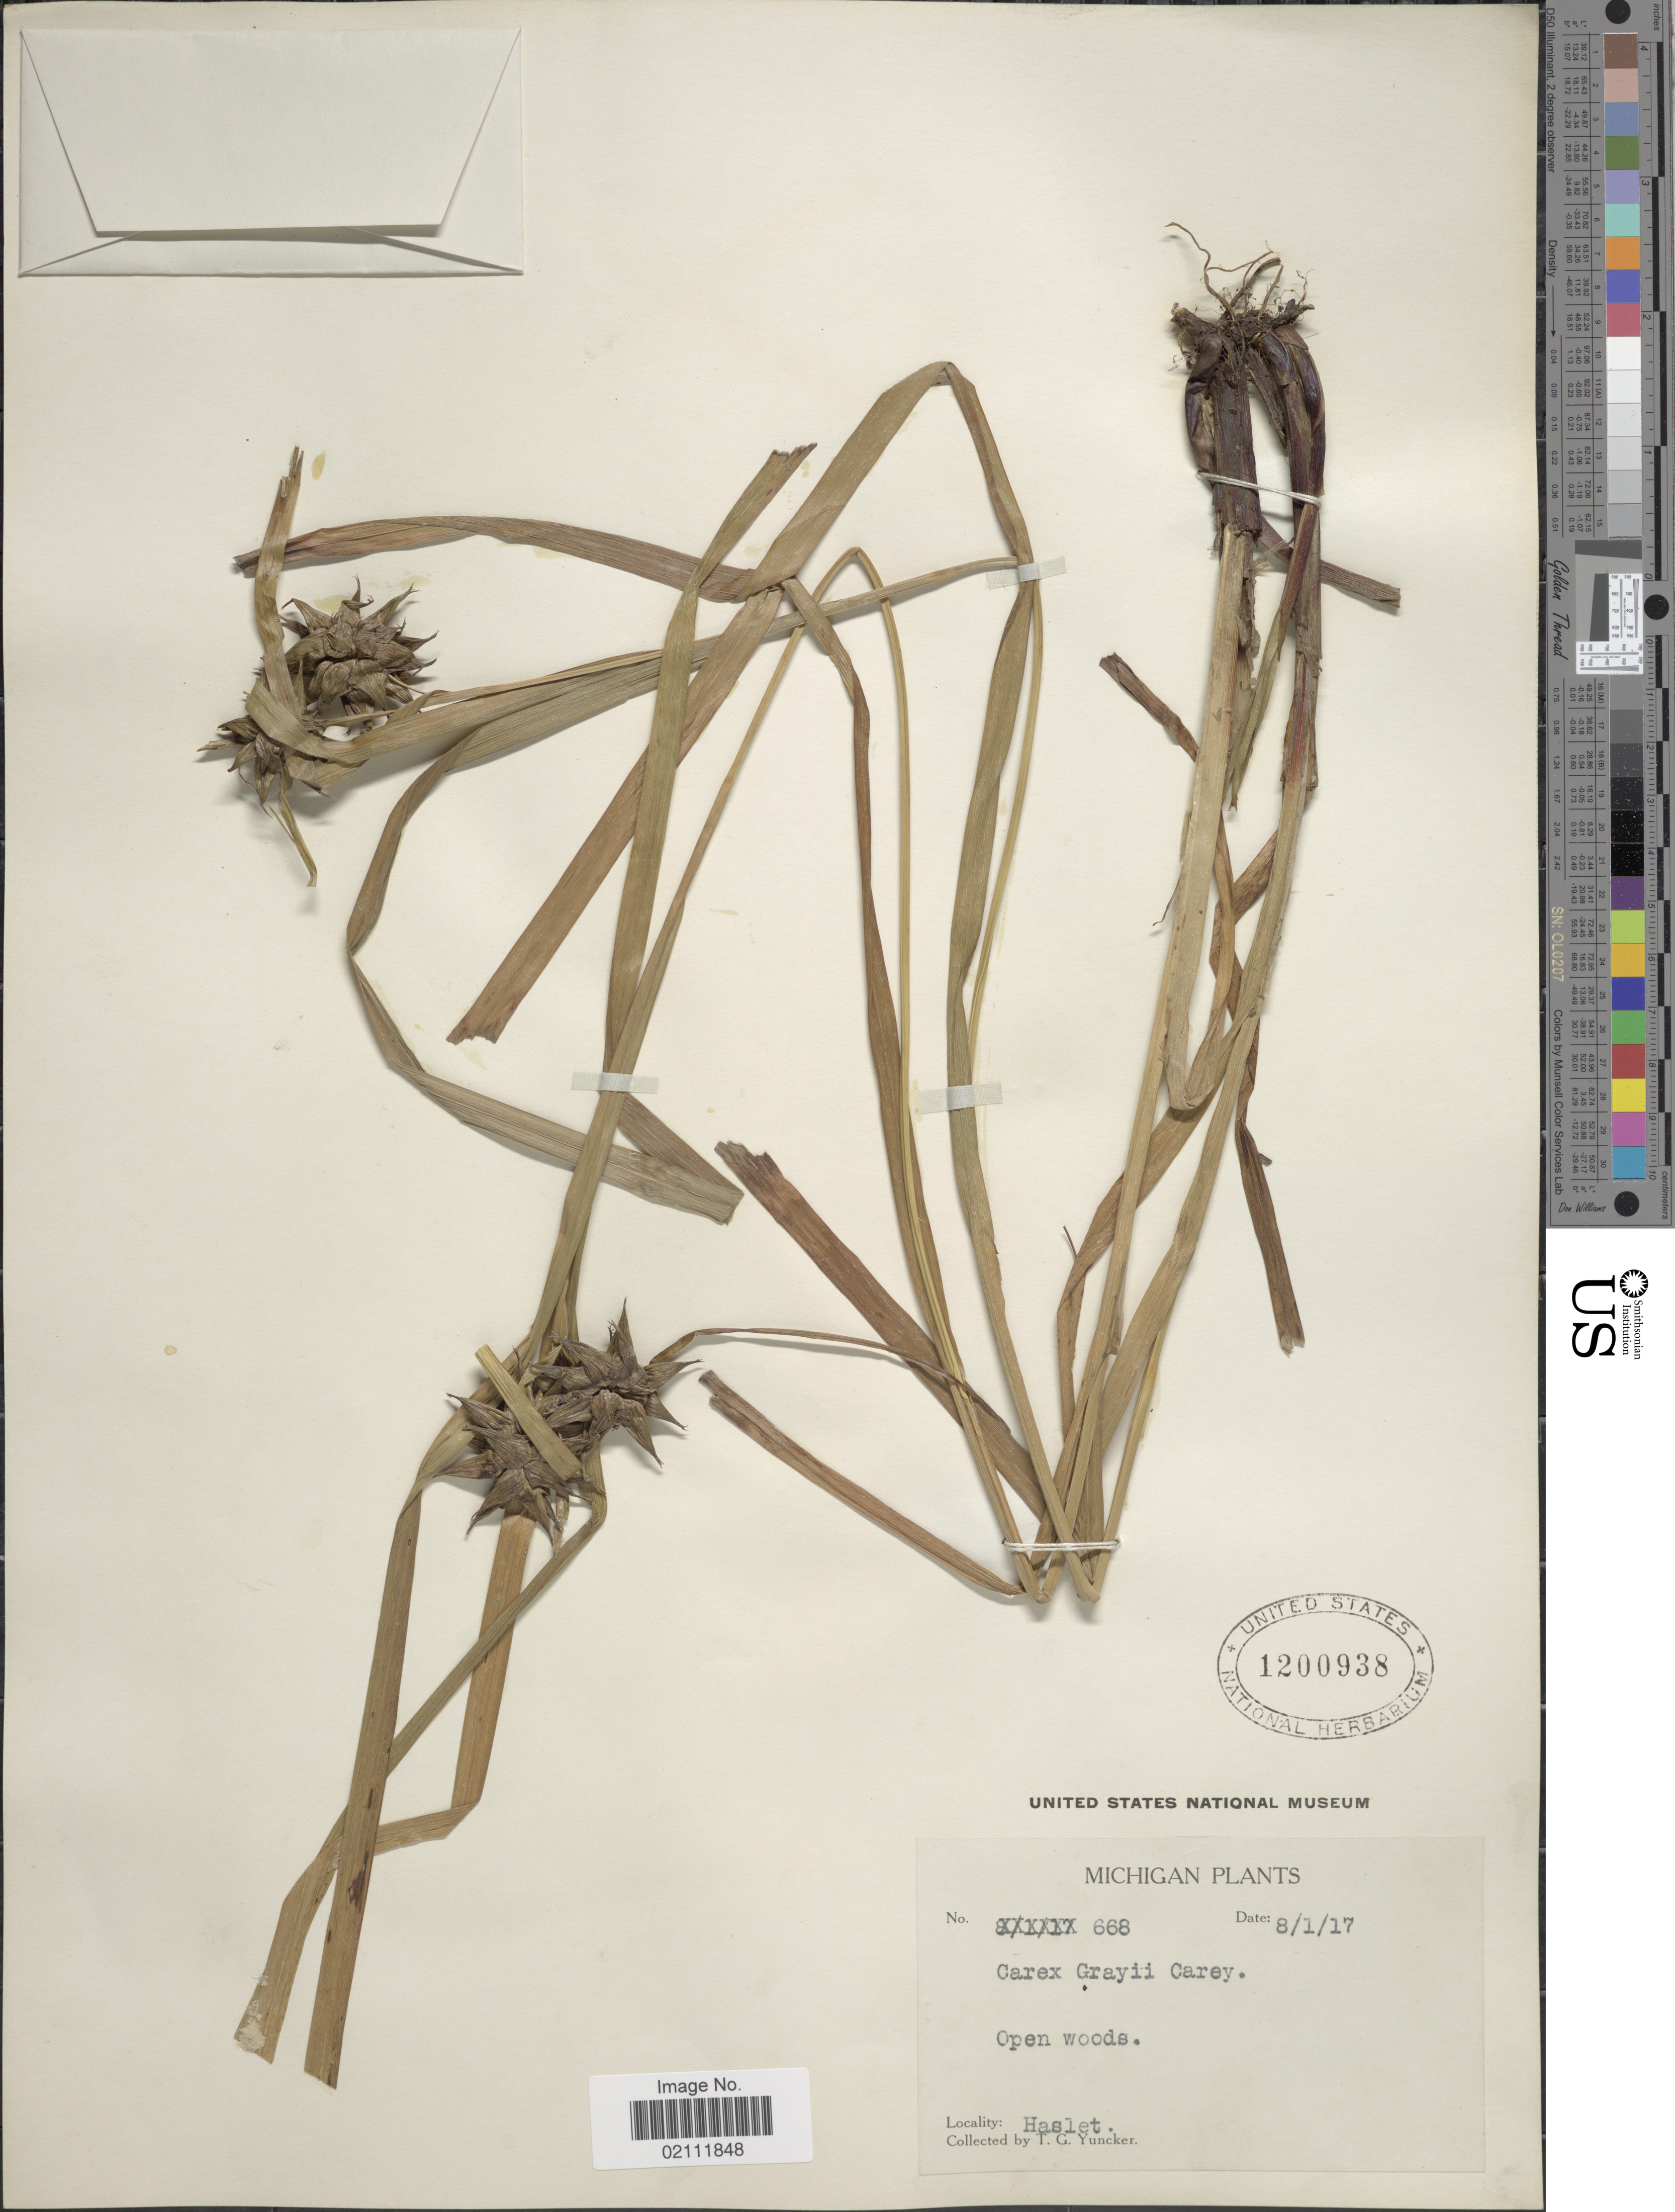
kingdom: Plantae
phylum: Tracheophyta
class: Liliopsida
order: Poales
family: Cyperaceae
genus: Carex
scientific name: Carex grayi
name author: J. Carey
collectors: T. G. Yuncker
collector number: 668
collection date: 1917-08-01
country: United States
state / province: Michigan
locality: Haslet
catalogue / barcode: US 1200938